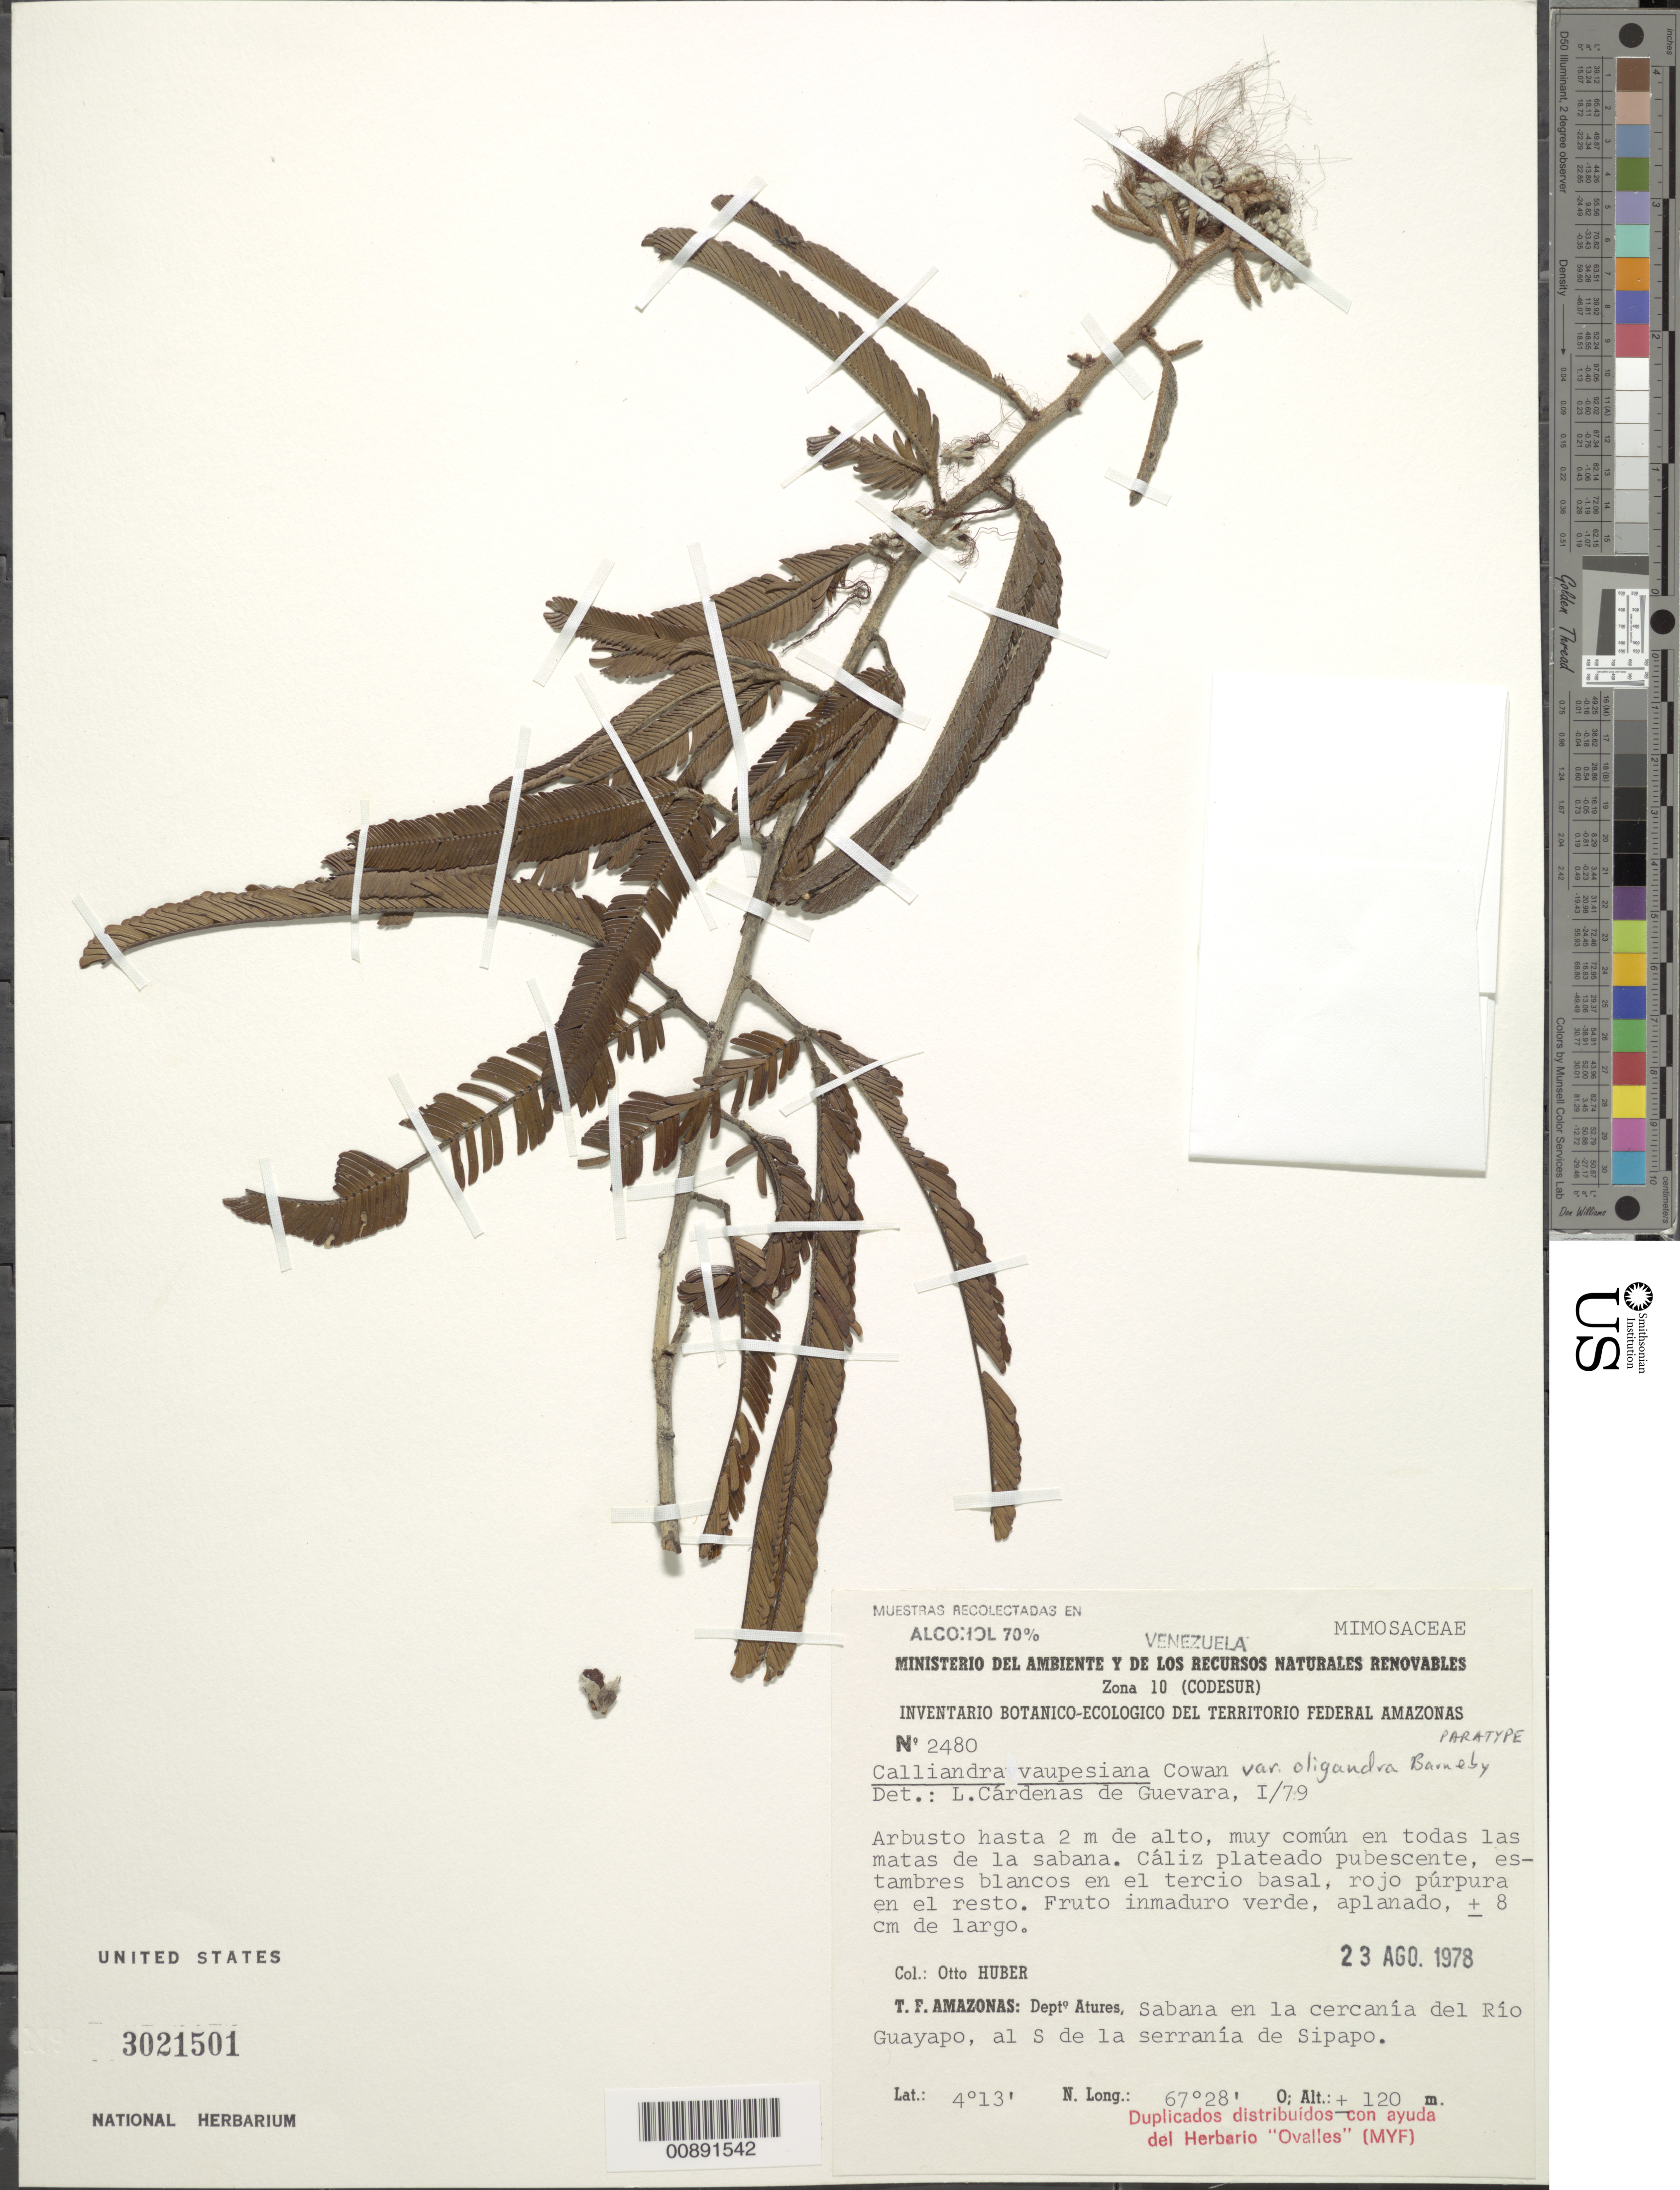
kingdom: Plantae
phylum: Tracheophyta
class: Magnoliopsida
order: Fabales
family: Fabaceae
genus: Calliandra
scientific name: Calliandra vaupesiana var. oligandra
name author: Barneby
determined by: Guevara, L. C. De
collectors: O. Huber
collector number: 2480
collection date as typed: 23-Aug-78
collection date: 1978-08-23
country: Venezuela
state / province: Amazonas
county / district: Atures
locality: Río Guayapo, al S de la Serrania de Sipapo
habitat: Todas las matas de la sabana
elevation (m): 120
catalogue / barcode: US 3021501